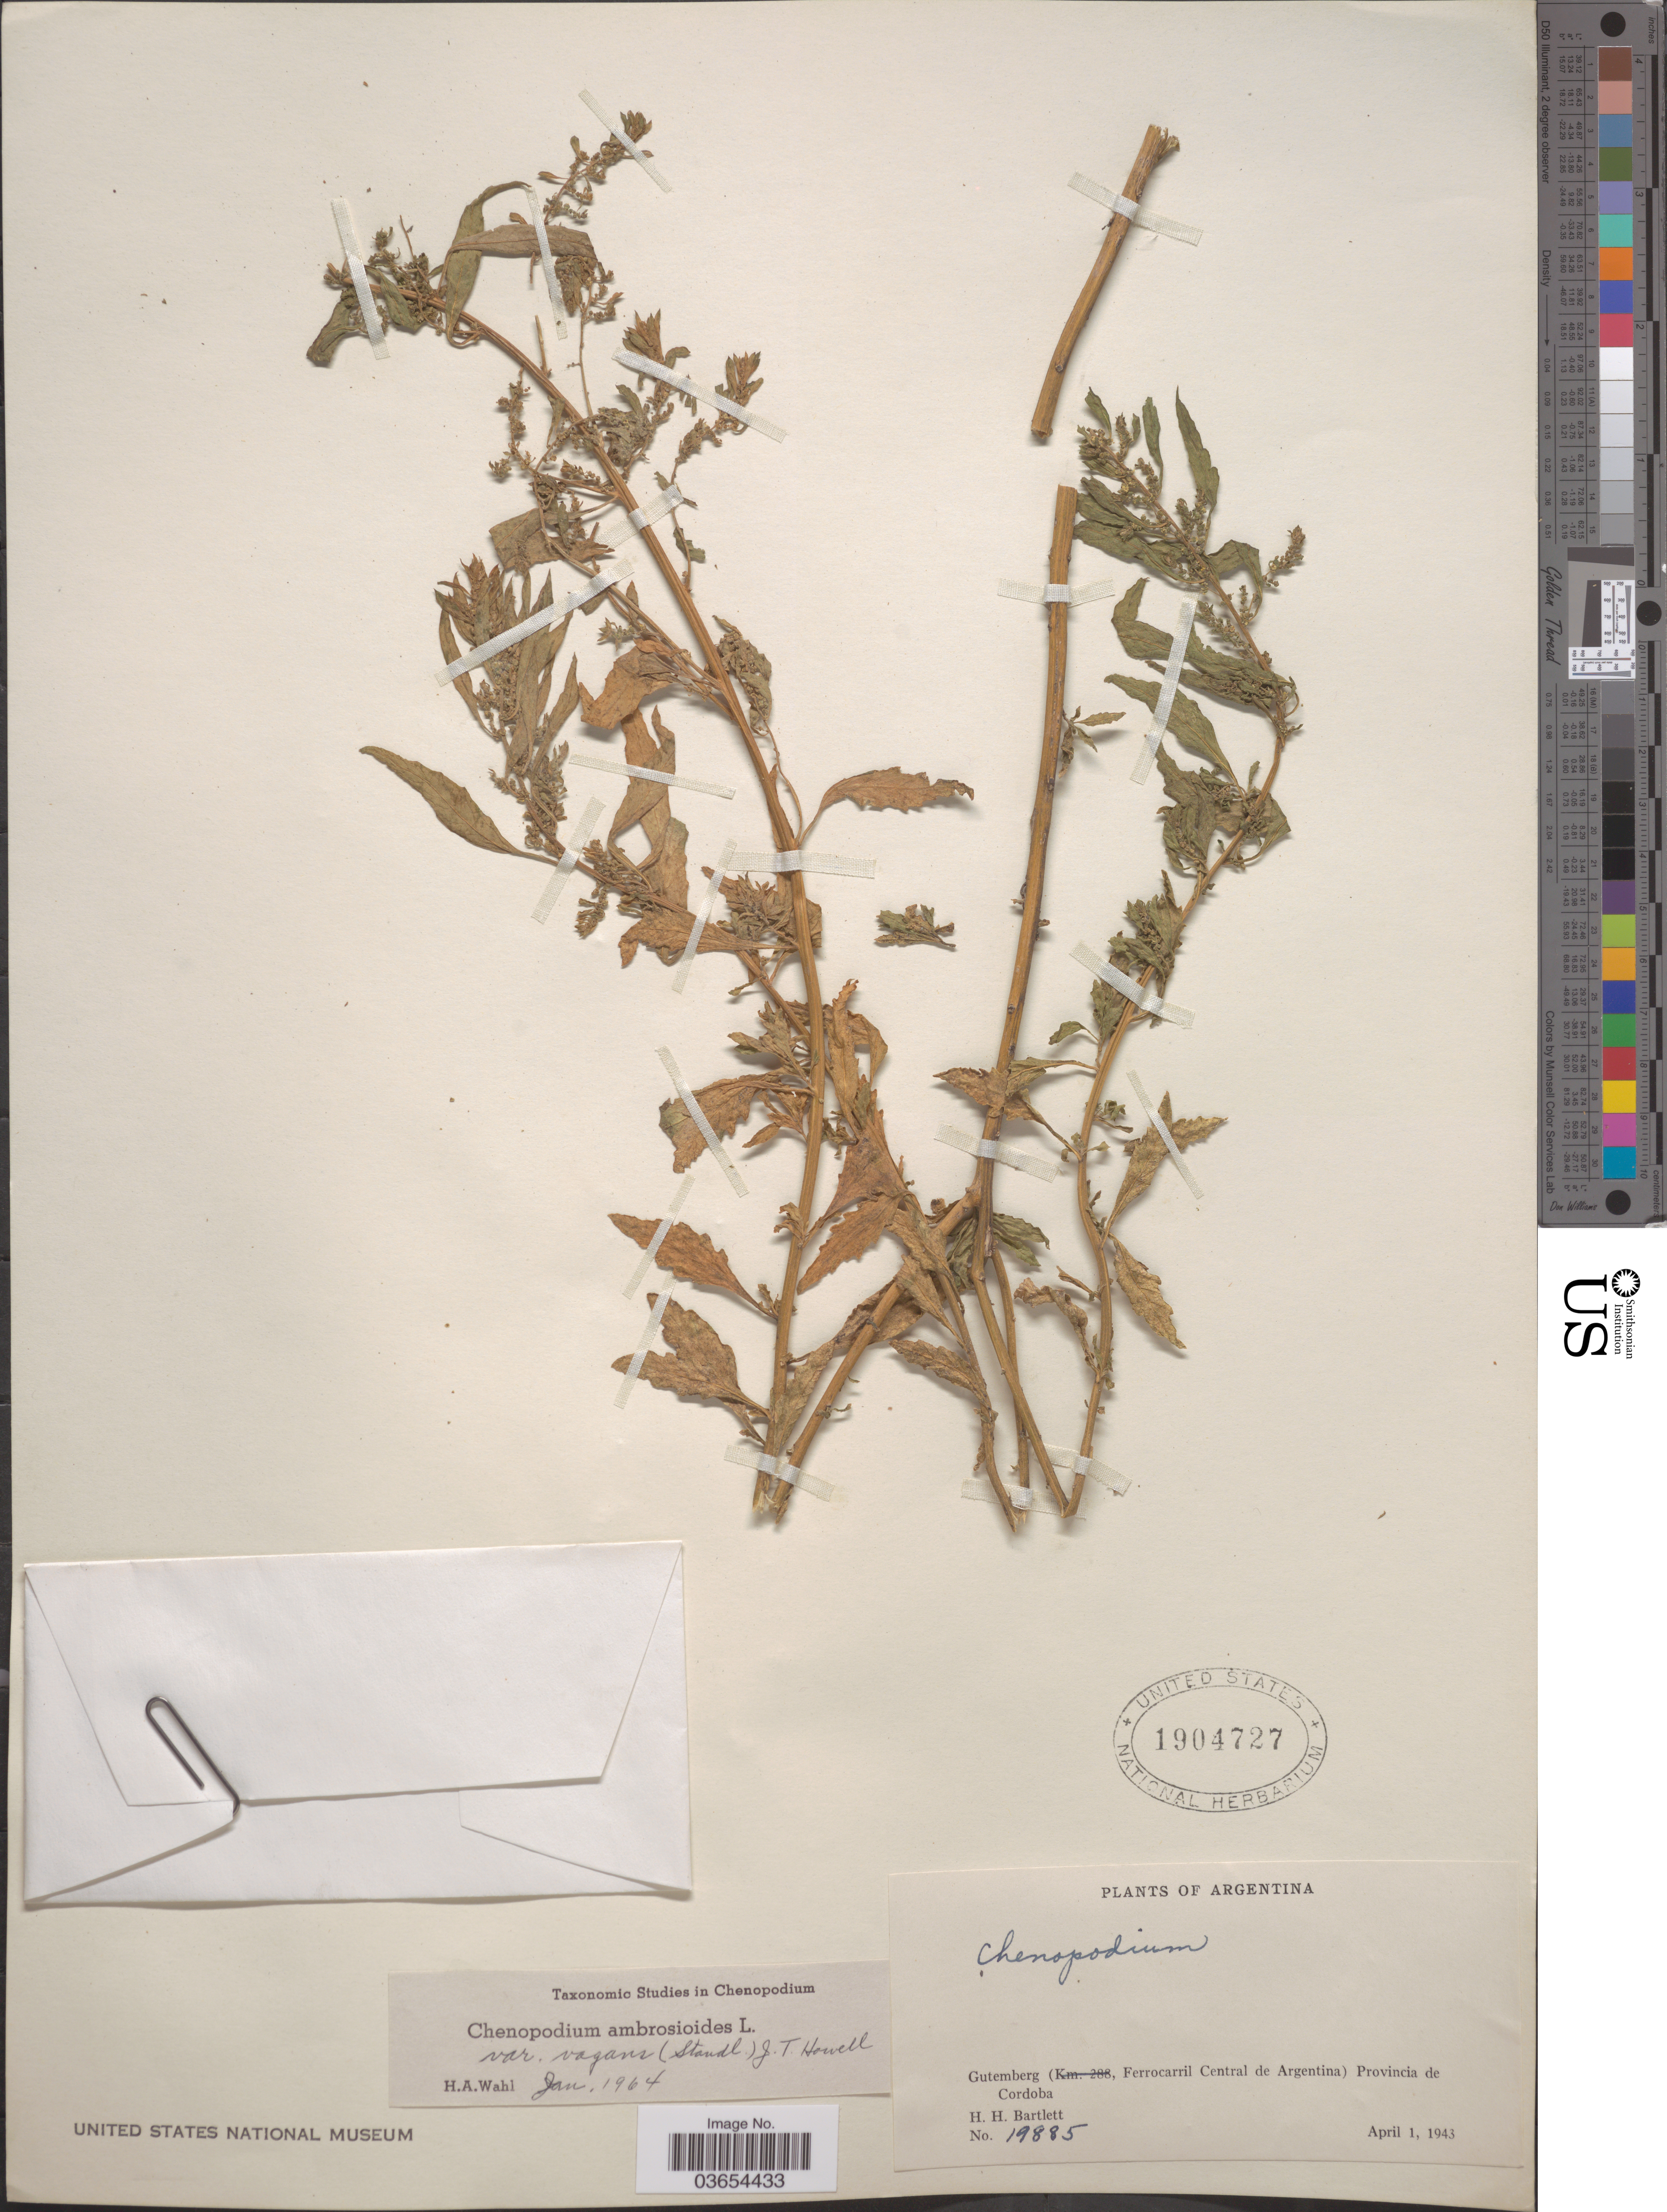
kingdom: Plantae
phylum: Tracheophyta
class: Magnoliopsida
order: Caryophyllales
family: Amaranthaceae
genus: Chenopodium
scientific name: Chenopodium ambrosioides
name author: L.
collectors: H. H. Bartlett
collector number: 19885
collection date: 1943-04-01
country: Argentina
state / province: Cordoba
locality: Gutemberg (Ferrocarril Central de Argentina).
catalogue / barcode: US 1904727